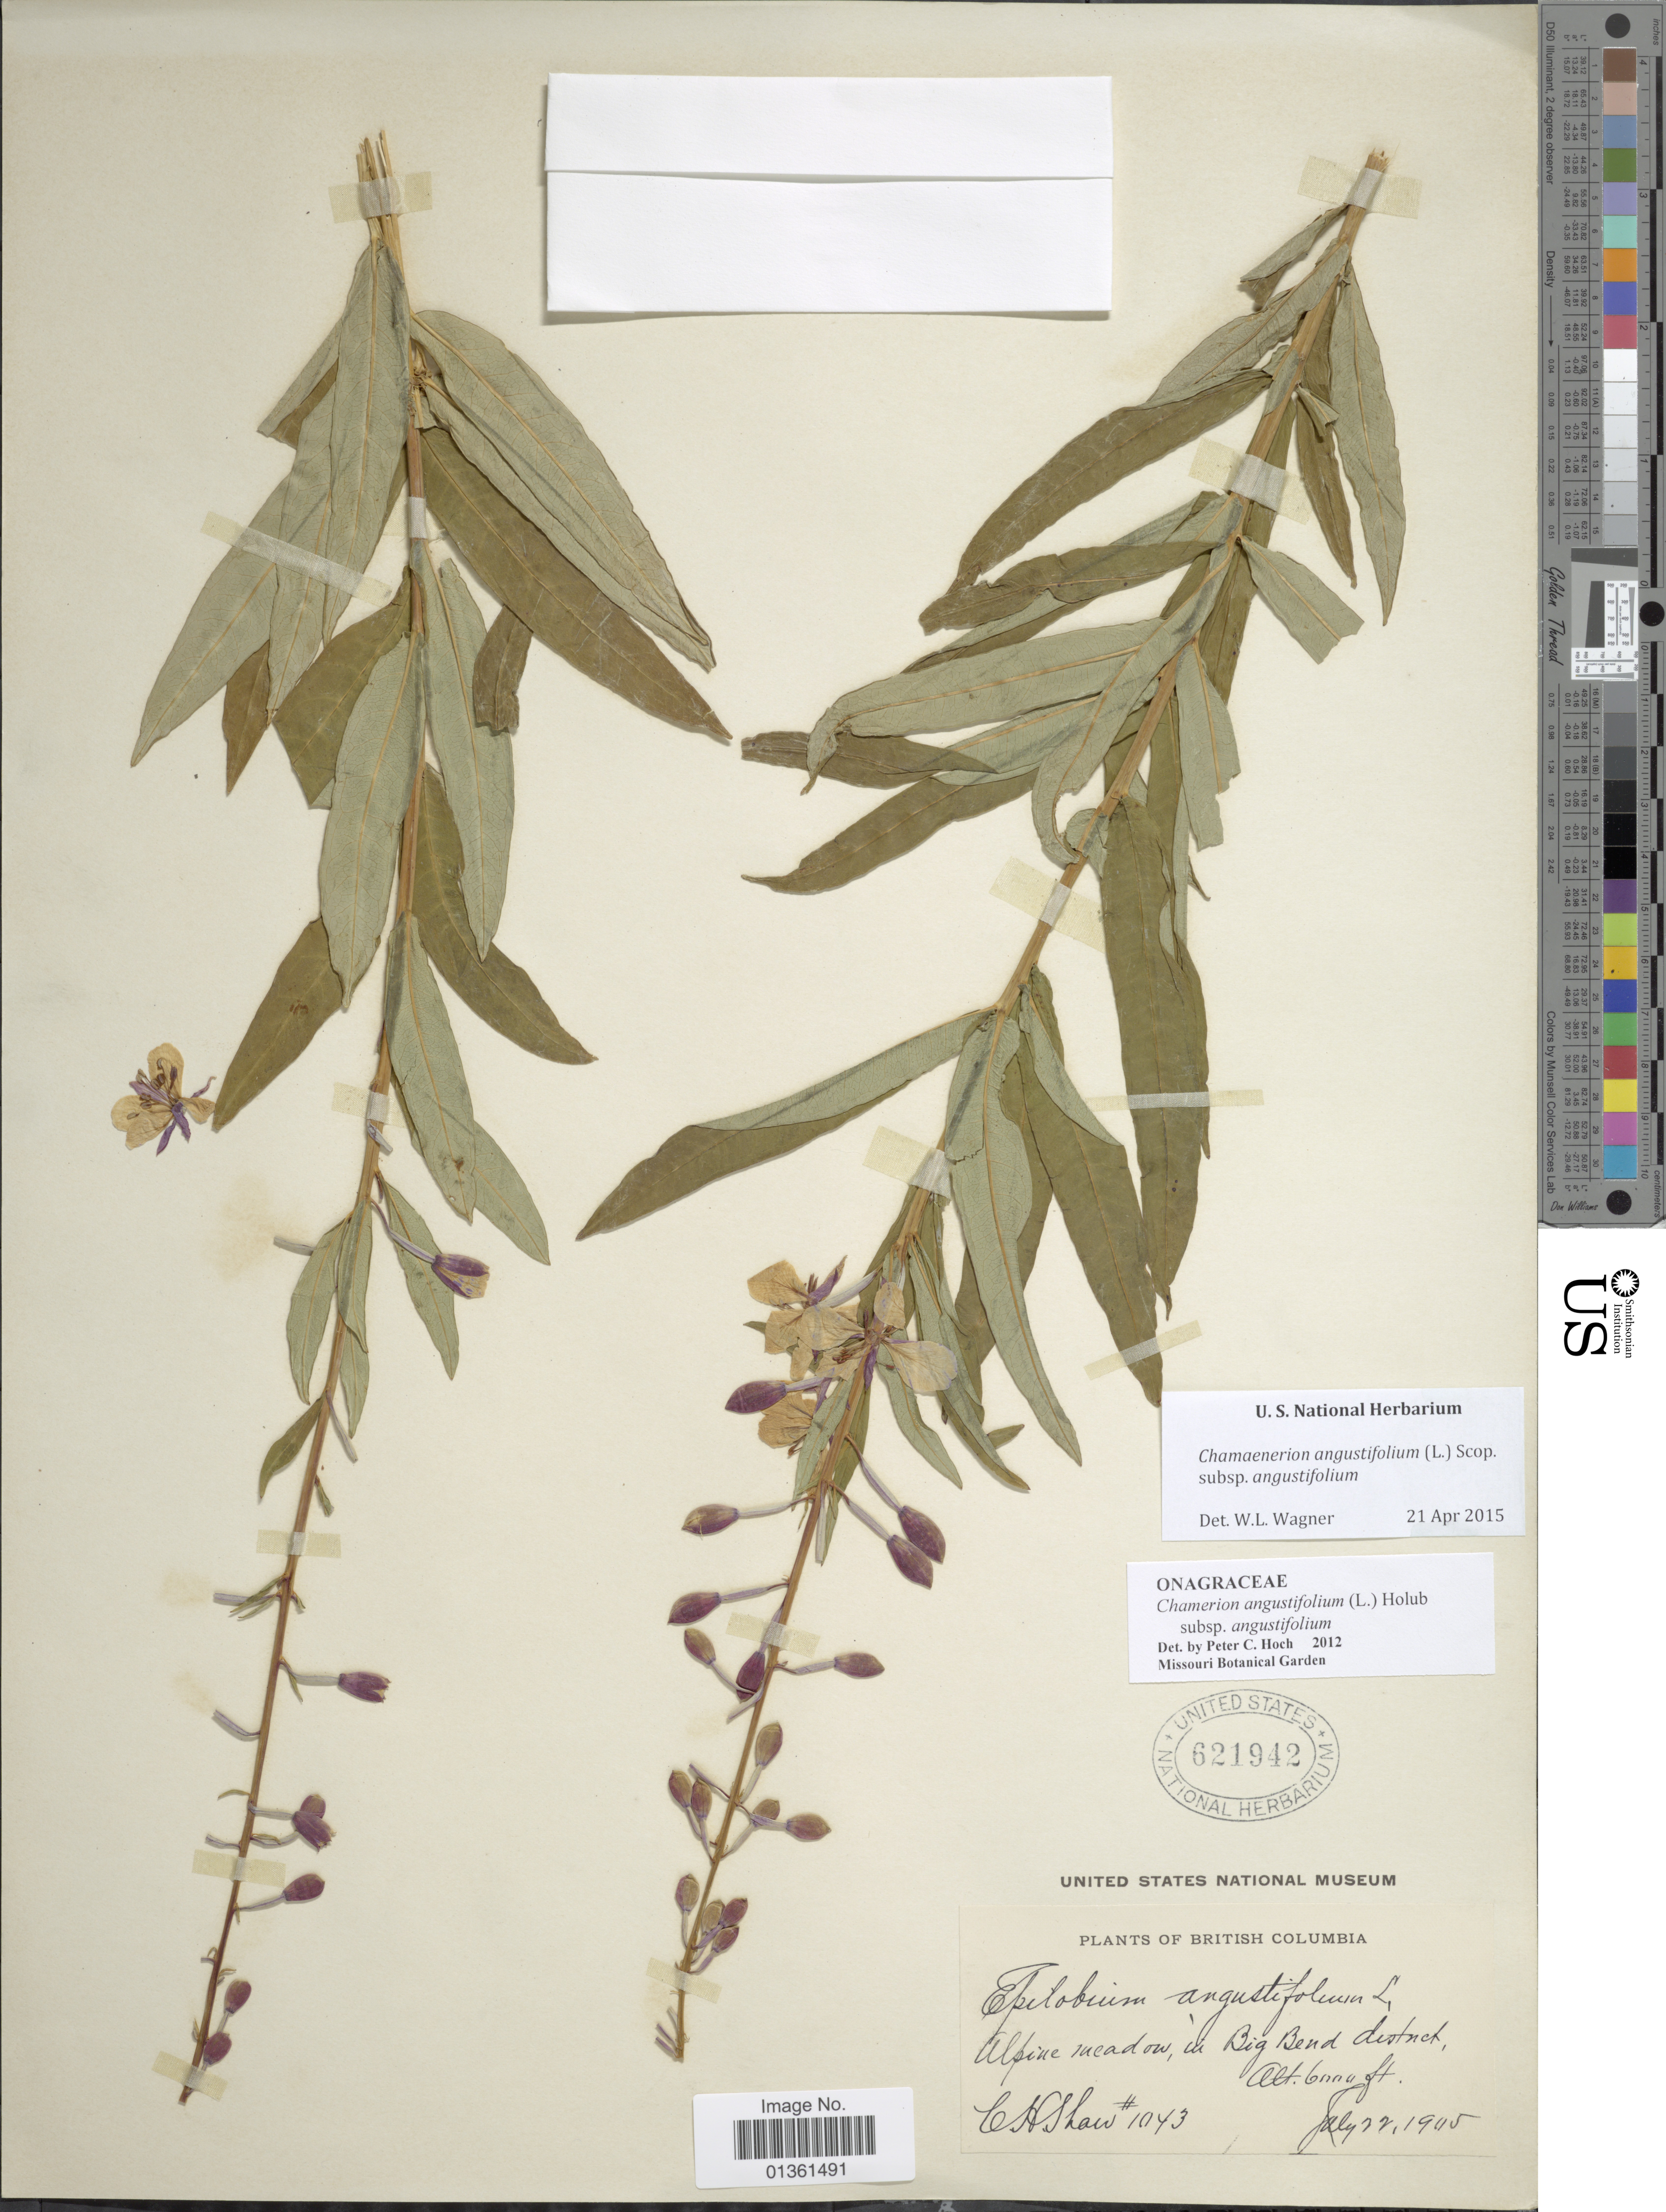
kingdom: Plantae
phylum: Tracheophyta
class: Magnoliopsida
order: Myrtales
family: Onagraceae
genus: Chamaenerion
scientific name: Chamaenerion angustifolium subsp. angustifolium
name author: (L.) Scop.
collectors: C. H. Shaw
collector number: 1043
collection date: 1905-07-22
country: Canada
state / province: British Columbia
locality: Alpine meadow, in Big Bend district.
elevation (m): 1829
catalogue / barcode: US 621942